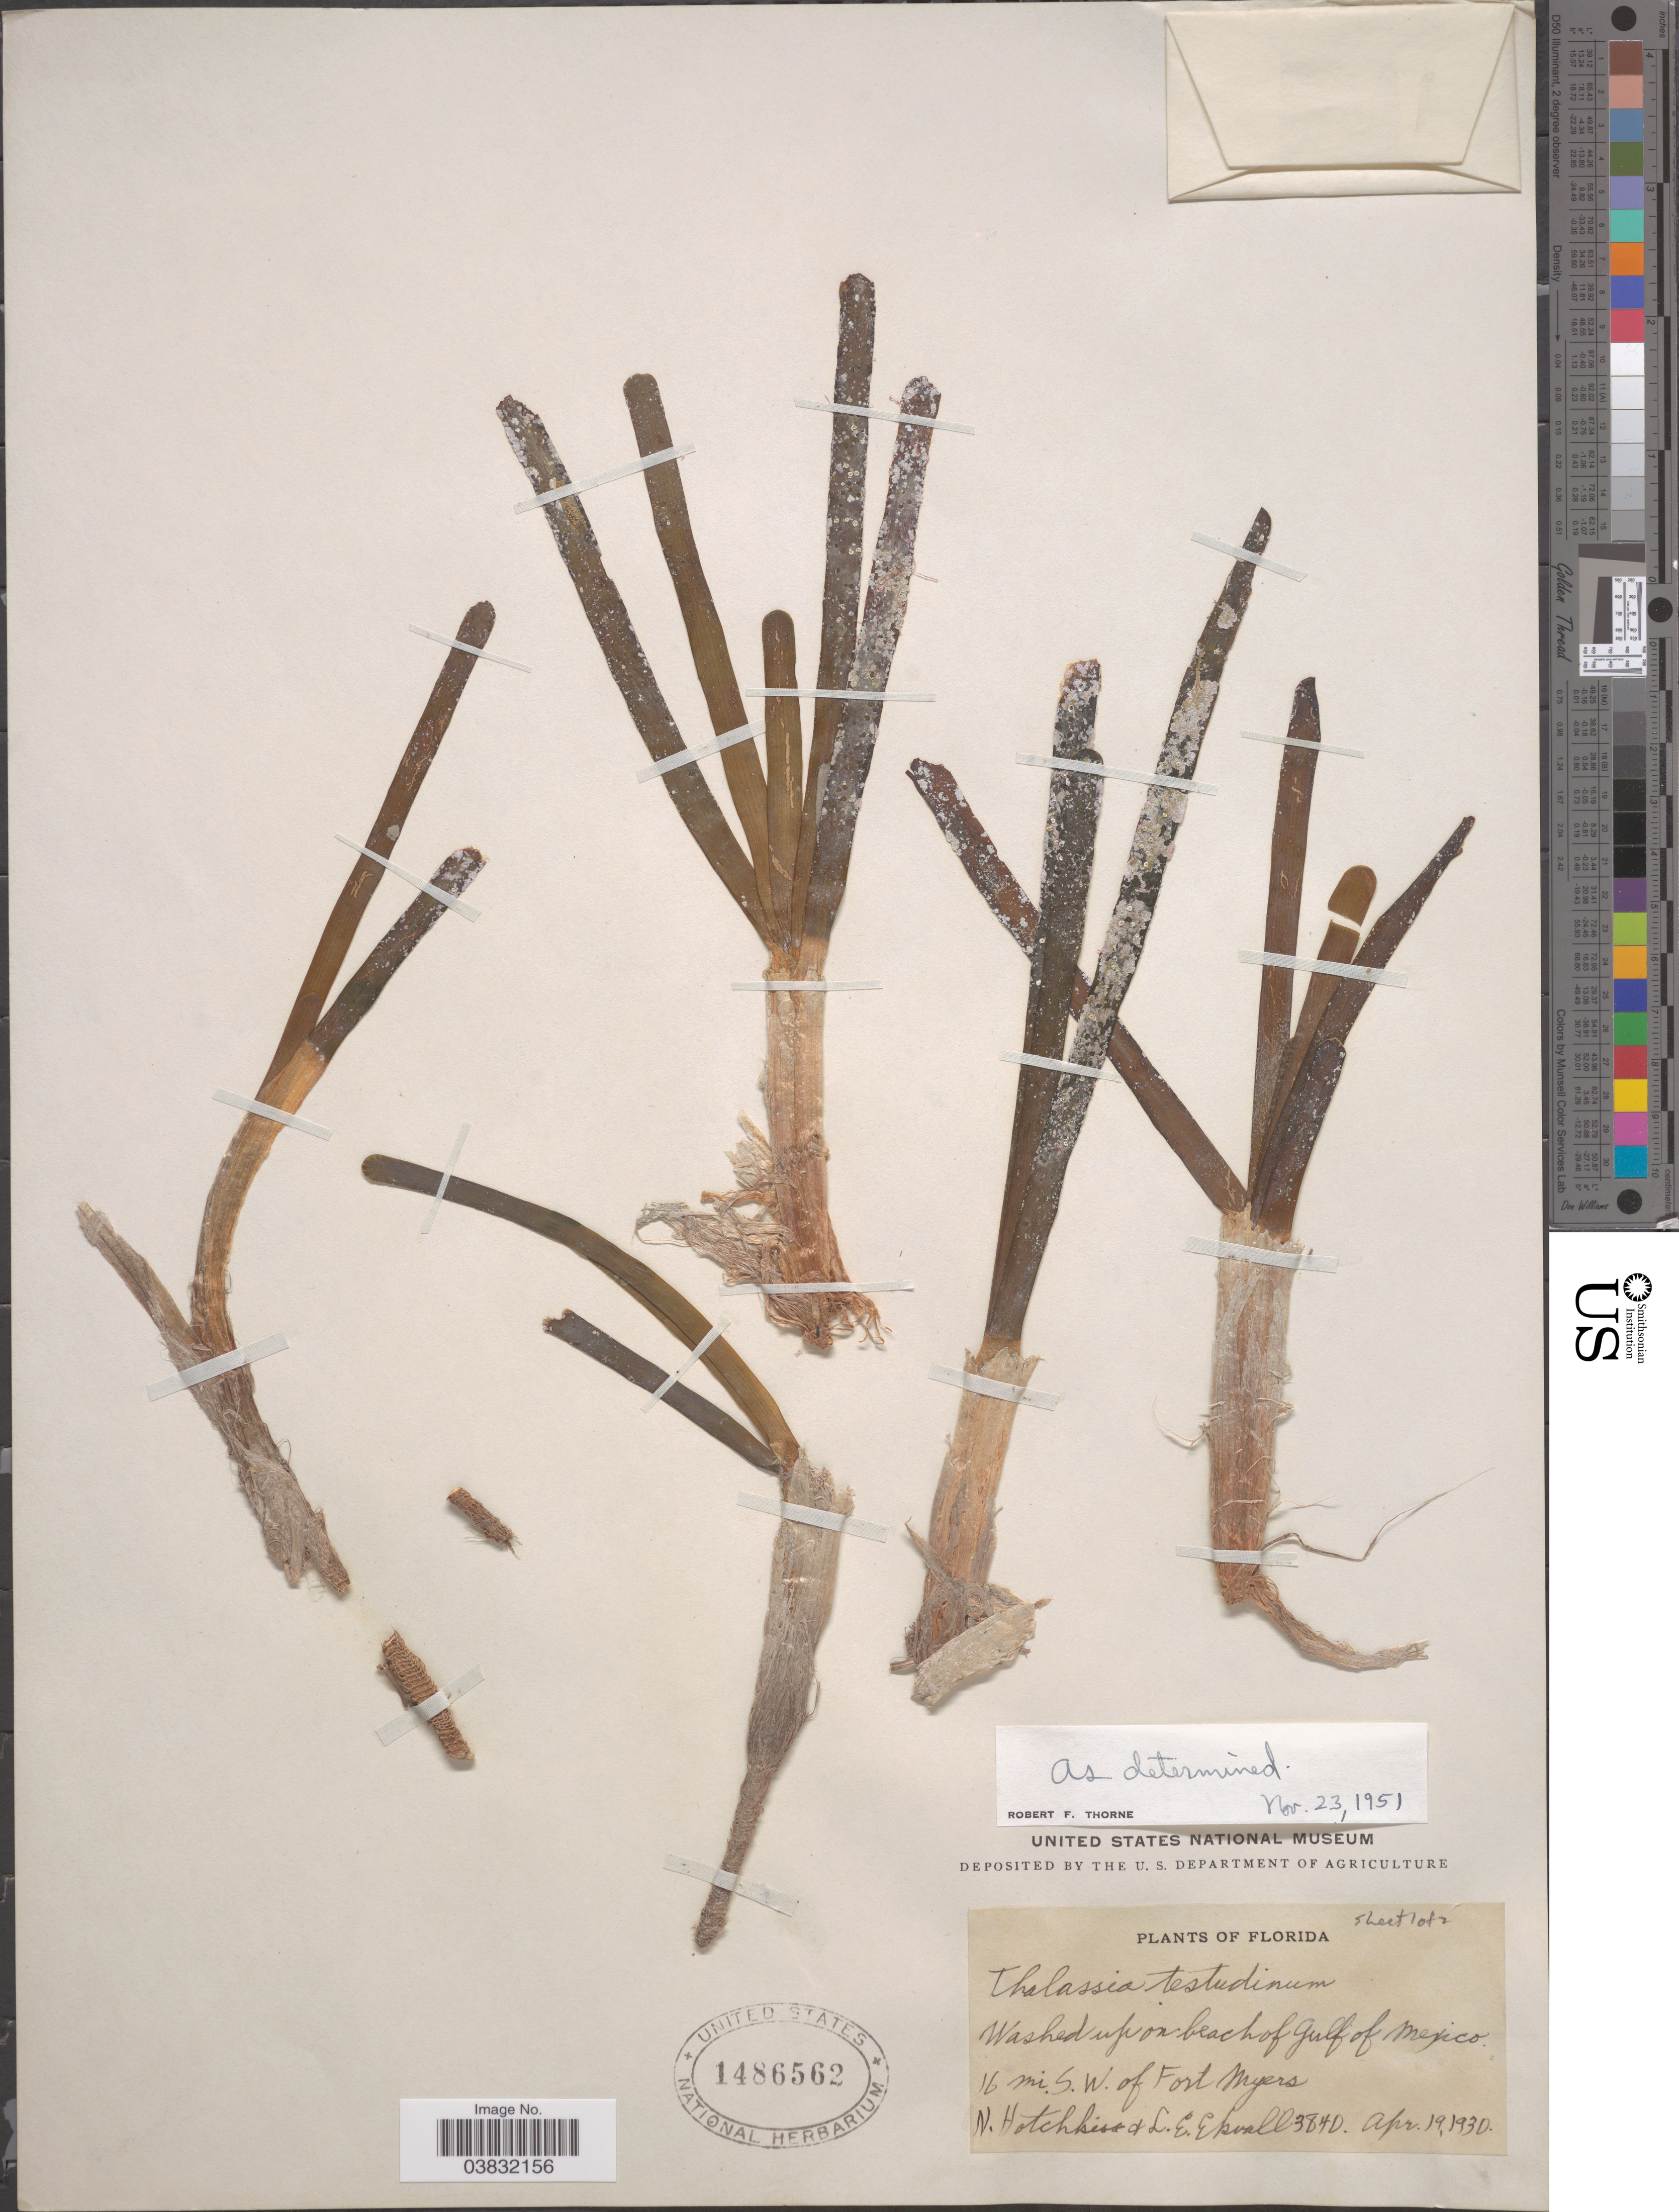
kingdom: Plantae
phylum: Tracheophyta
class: Liliopsida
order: Alismatales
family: Hydrocharitaceae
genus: Thalassia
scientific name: Thalassia testudinum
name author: Banks & Sol. ex K.D. Koenig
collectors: N. Hotchkiss & L. Ekvall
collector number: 3840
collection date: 1930-04-19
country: United States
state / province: Florida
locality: Washed up on beach of Gulf of Mexico. 16 miles S.W. of Fort Myers.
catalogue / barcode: US 1486562